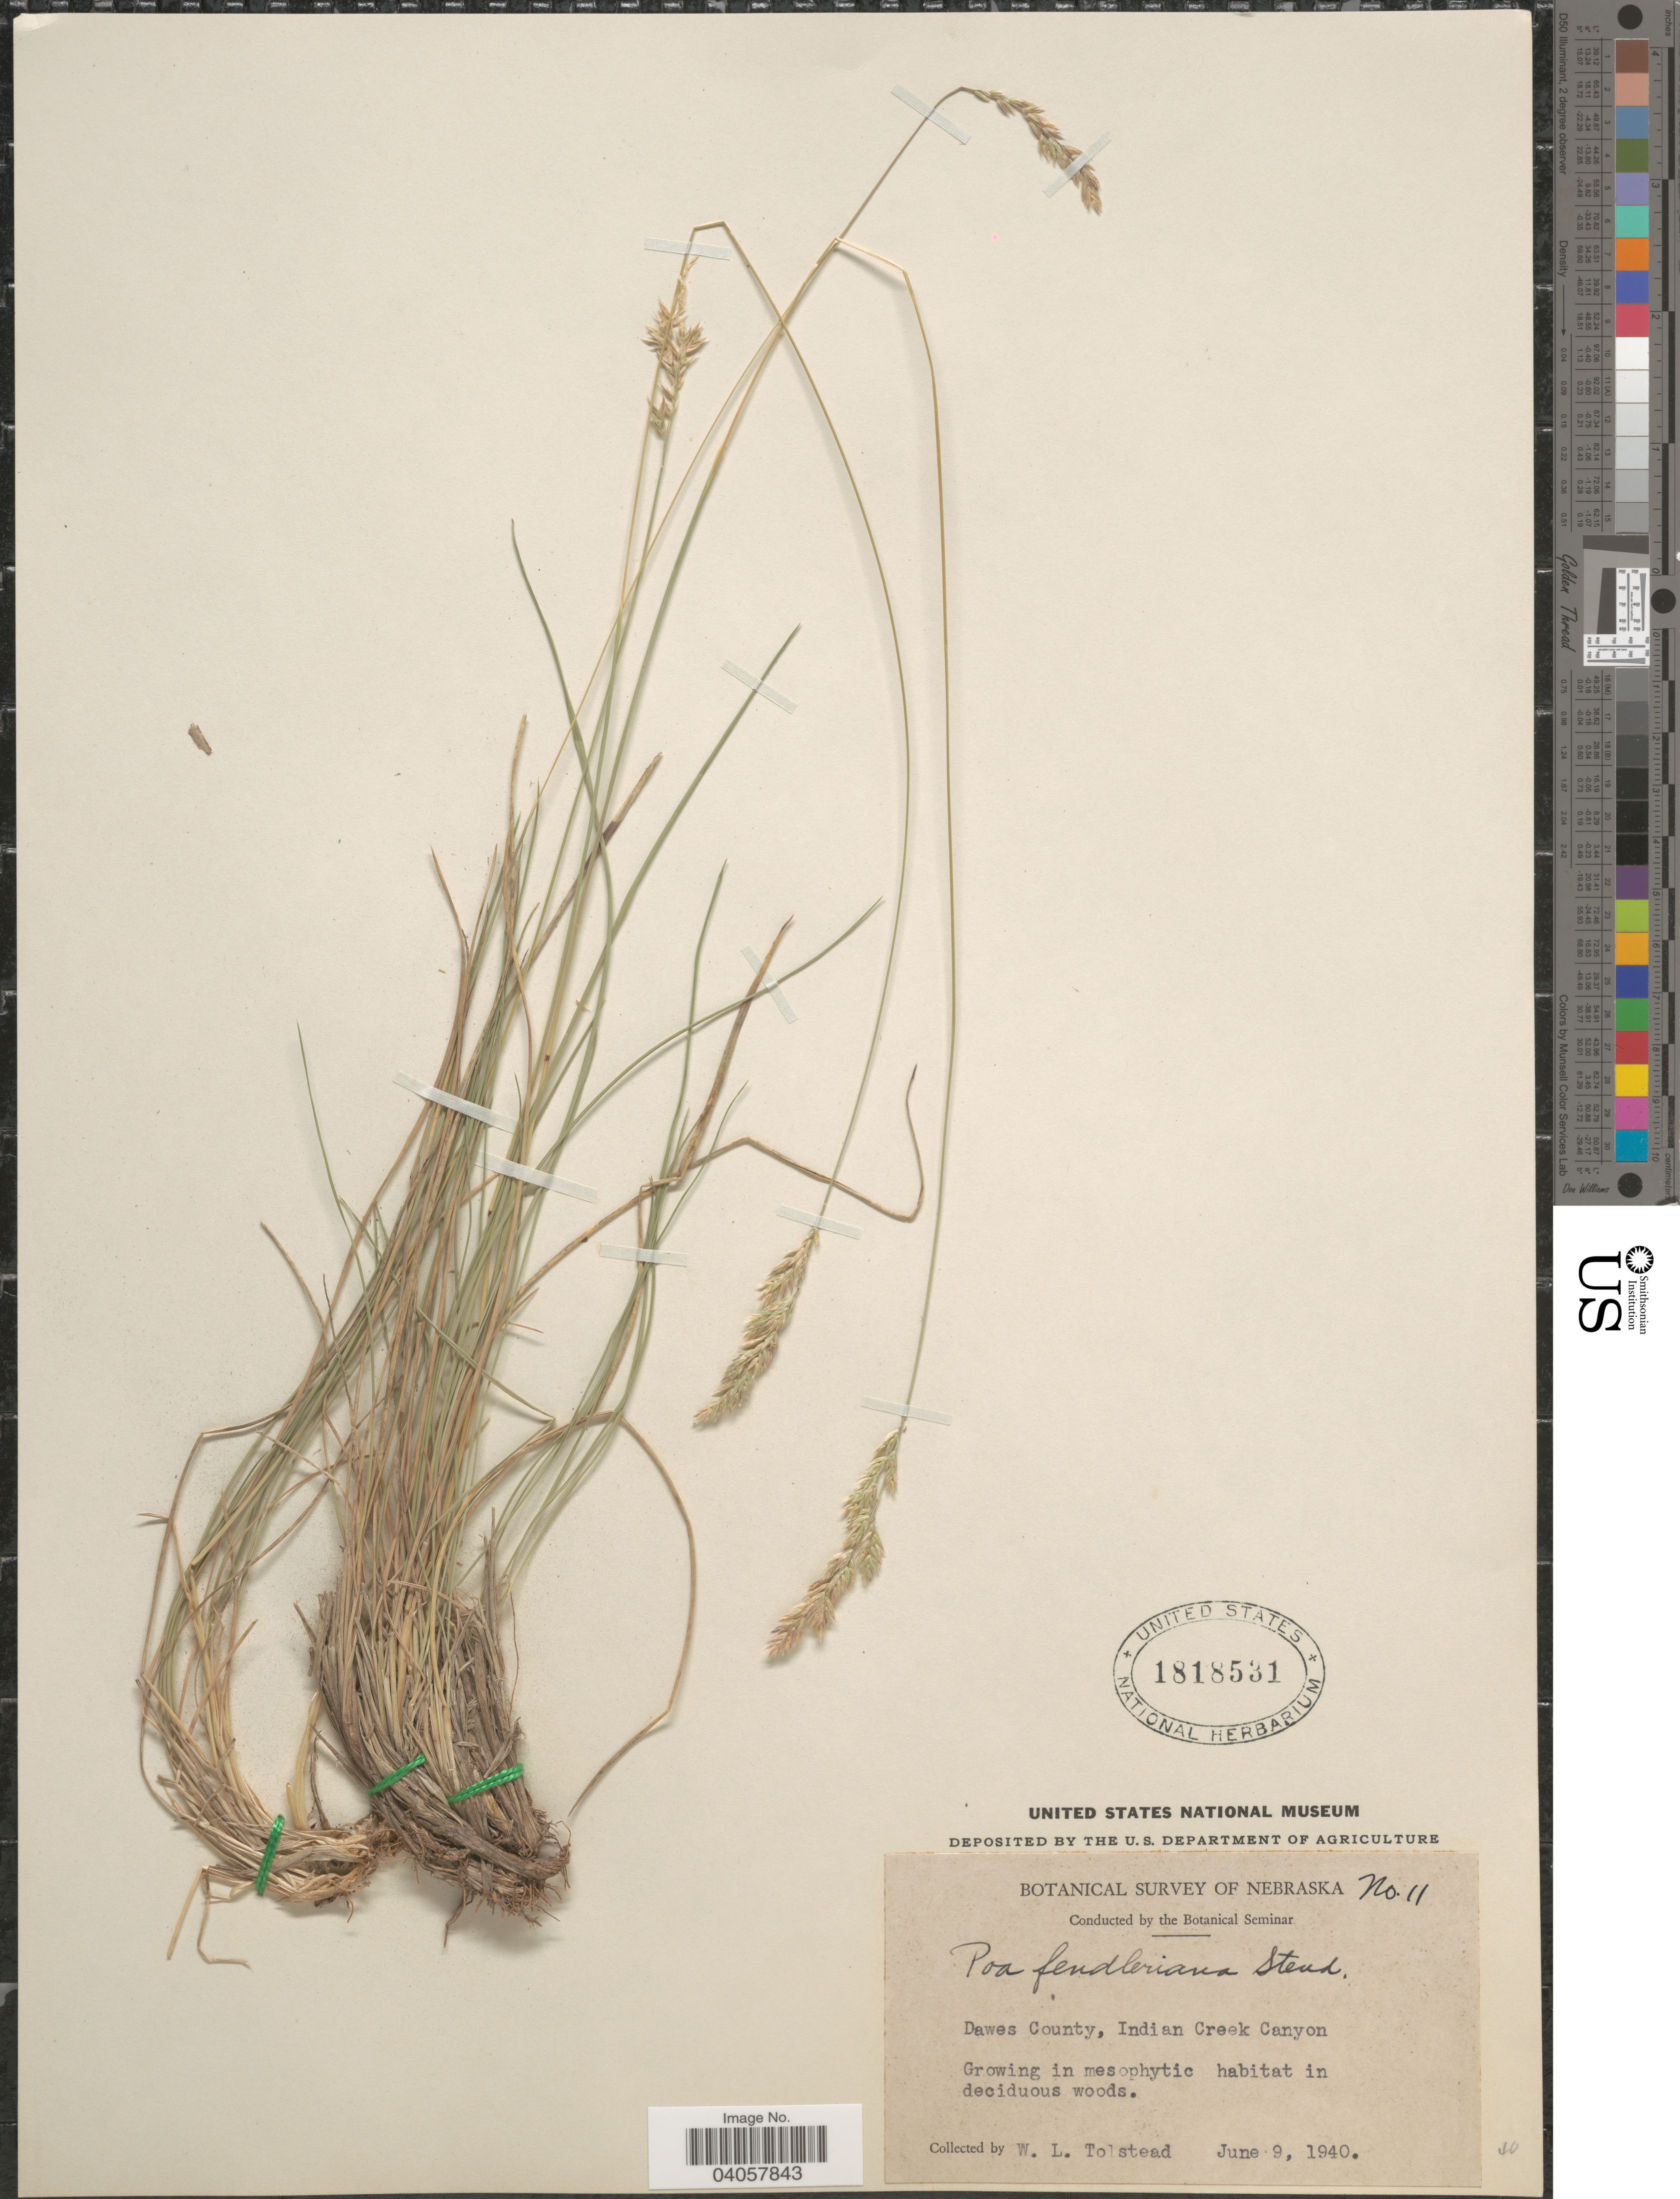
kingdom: Plantae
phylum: Tracheophyta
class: Liliopsida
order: Poales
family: Poaceae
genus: Poa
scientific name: Poa fendleriana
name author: (Steud.) Vasey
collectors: W. Tolstead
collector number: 11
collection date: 1940-06-09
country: United States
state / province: Nebraska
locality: Dawes County, Indian Creek Canyon.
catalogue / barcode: US 1818531